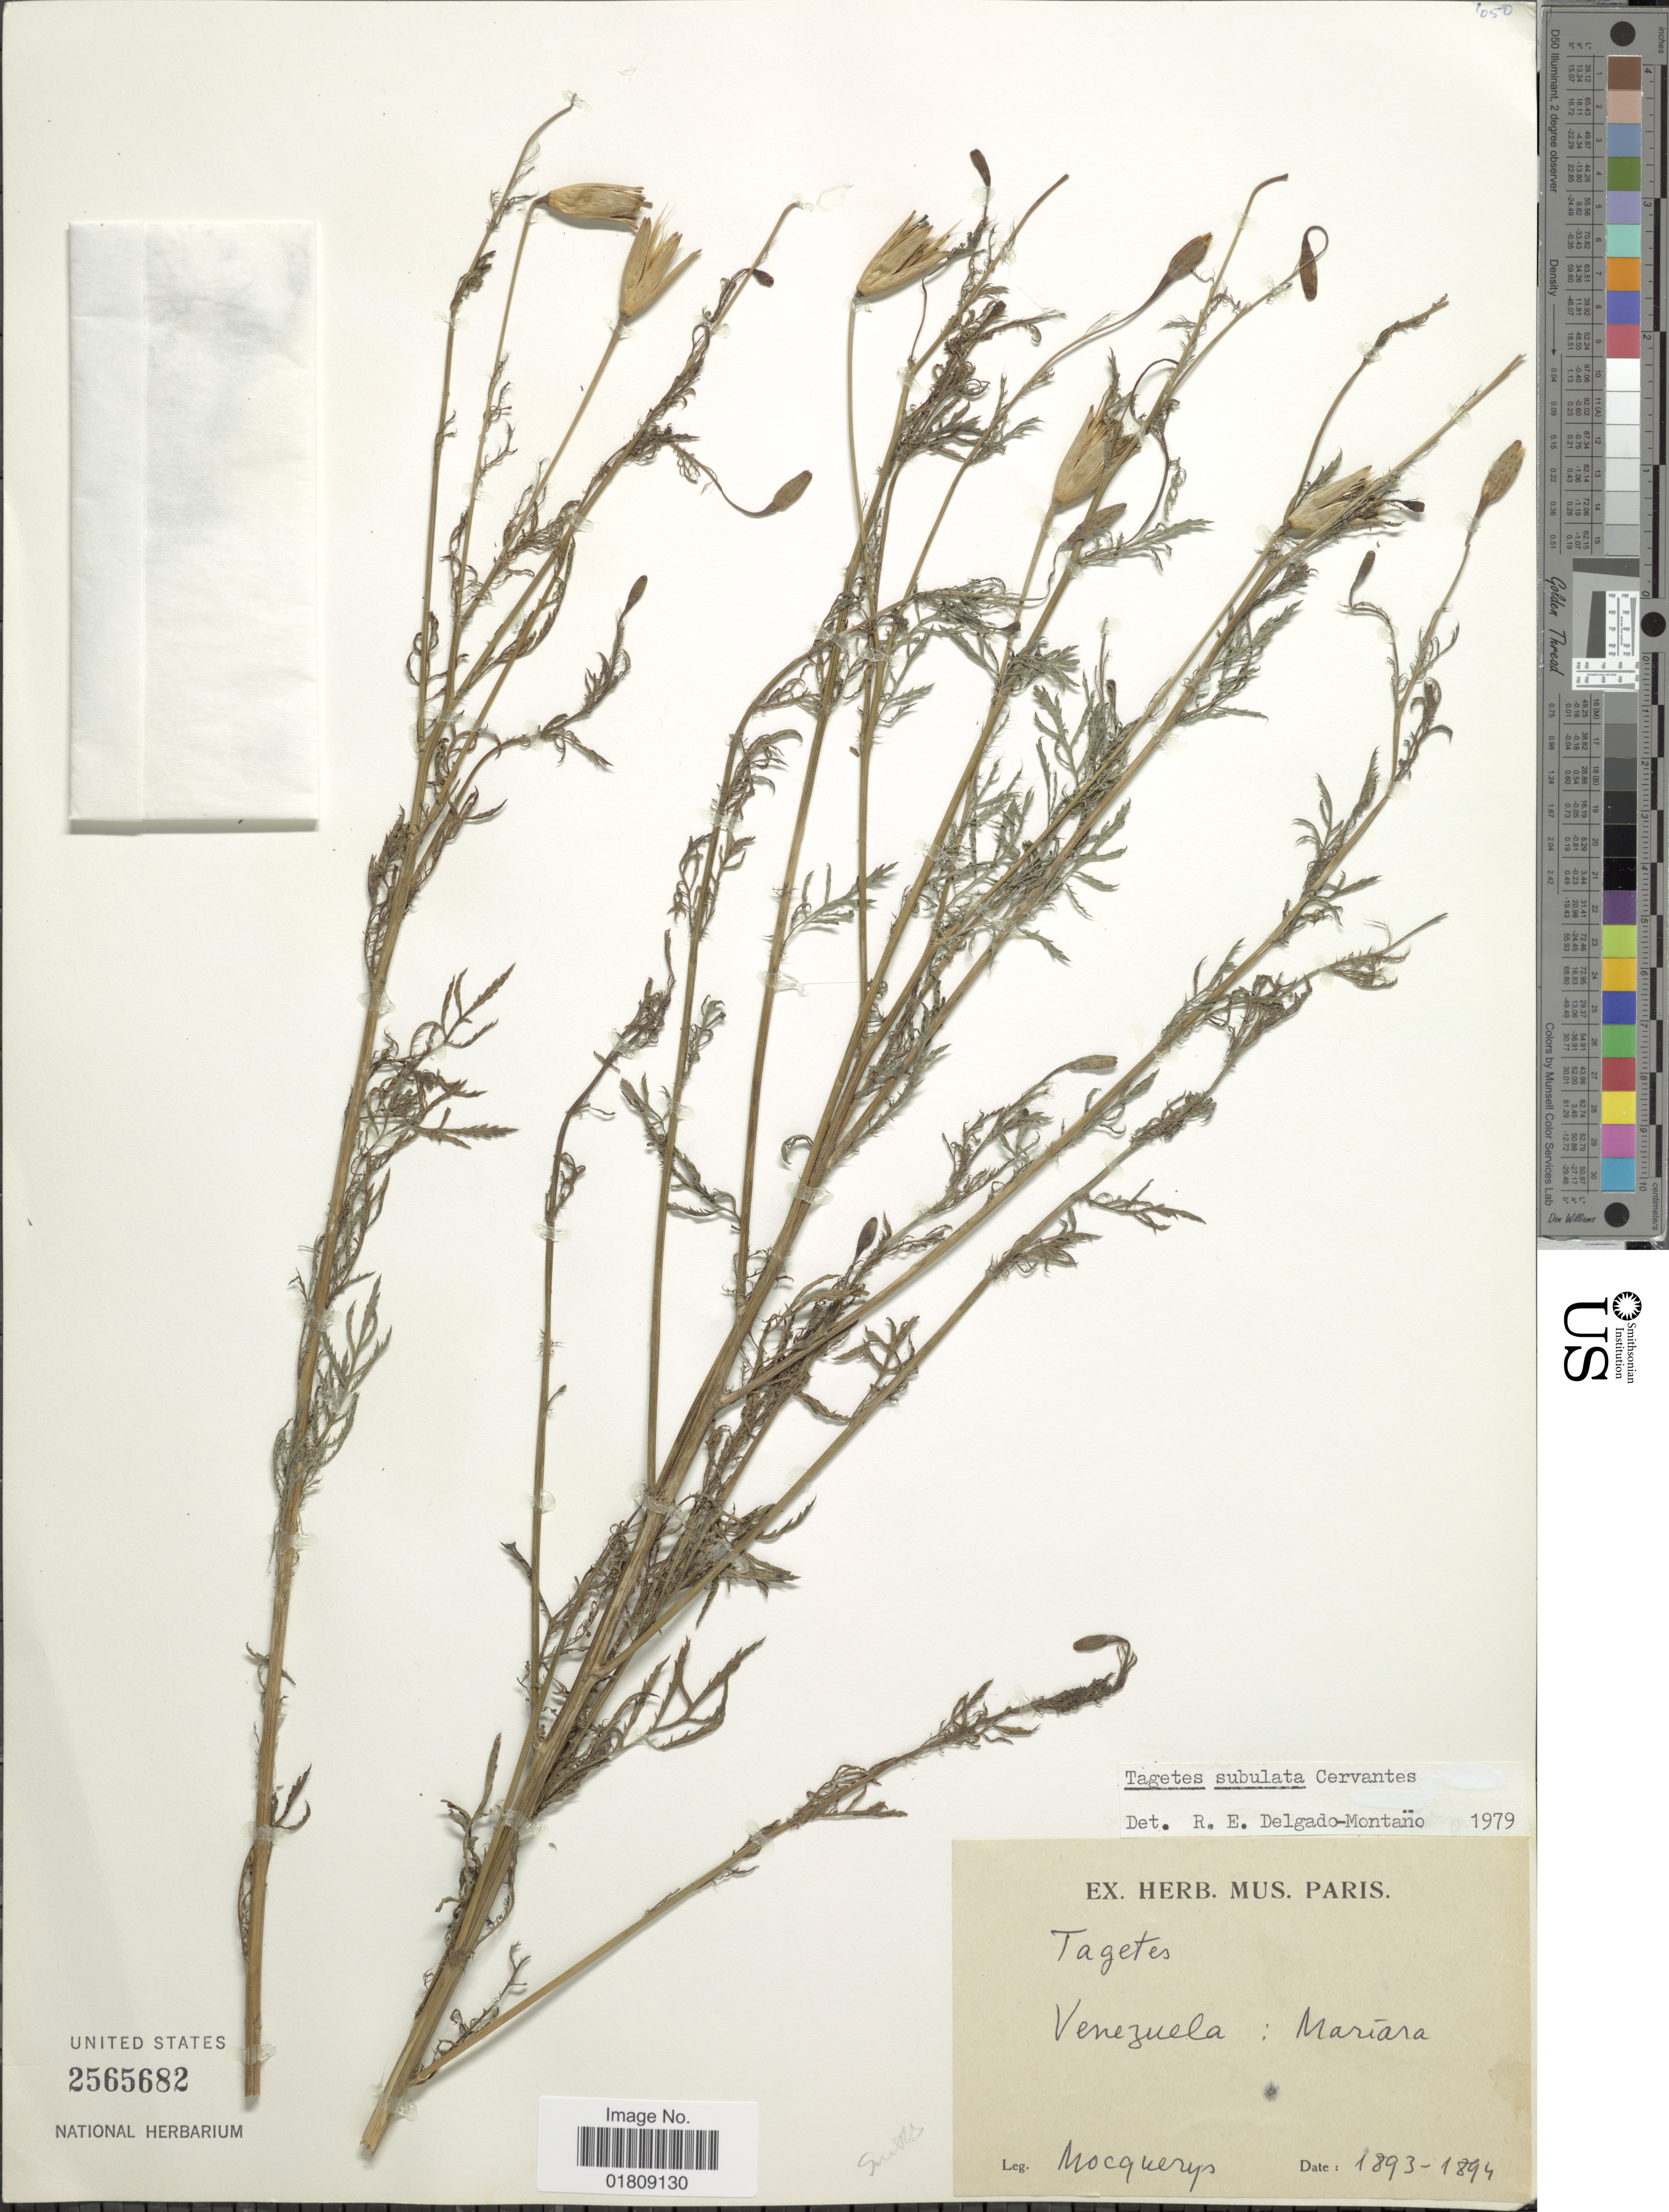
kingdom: Plantae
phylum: Tracheophyta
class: Magnoliopsida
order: Asterales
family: Asteraceae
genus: Tagetes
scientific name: Tagetes subulata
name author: Cerv.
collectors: A. Mocquerys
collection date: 1893/1894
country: Venezuela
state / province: Carabobo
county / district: Diego Ibarra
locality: Mariara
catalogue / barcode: US 2565682